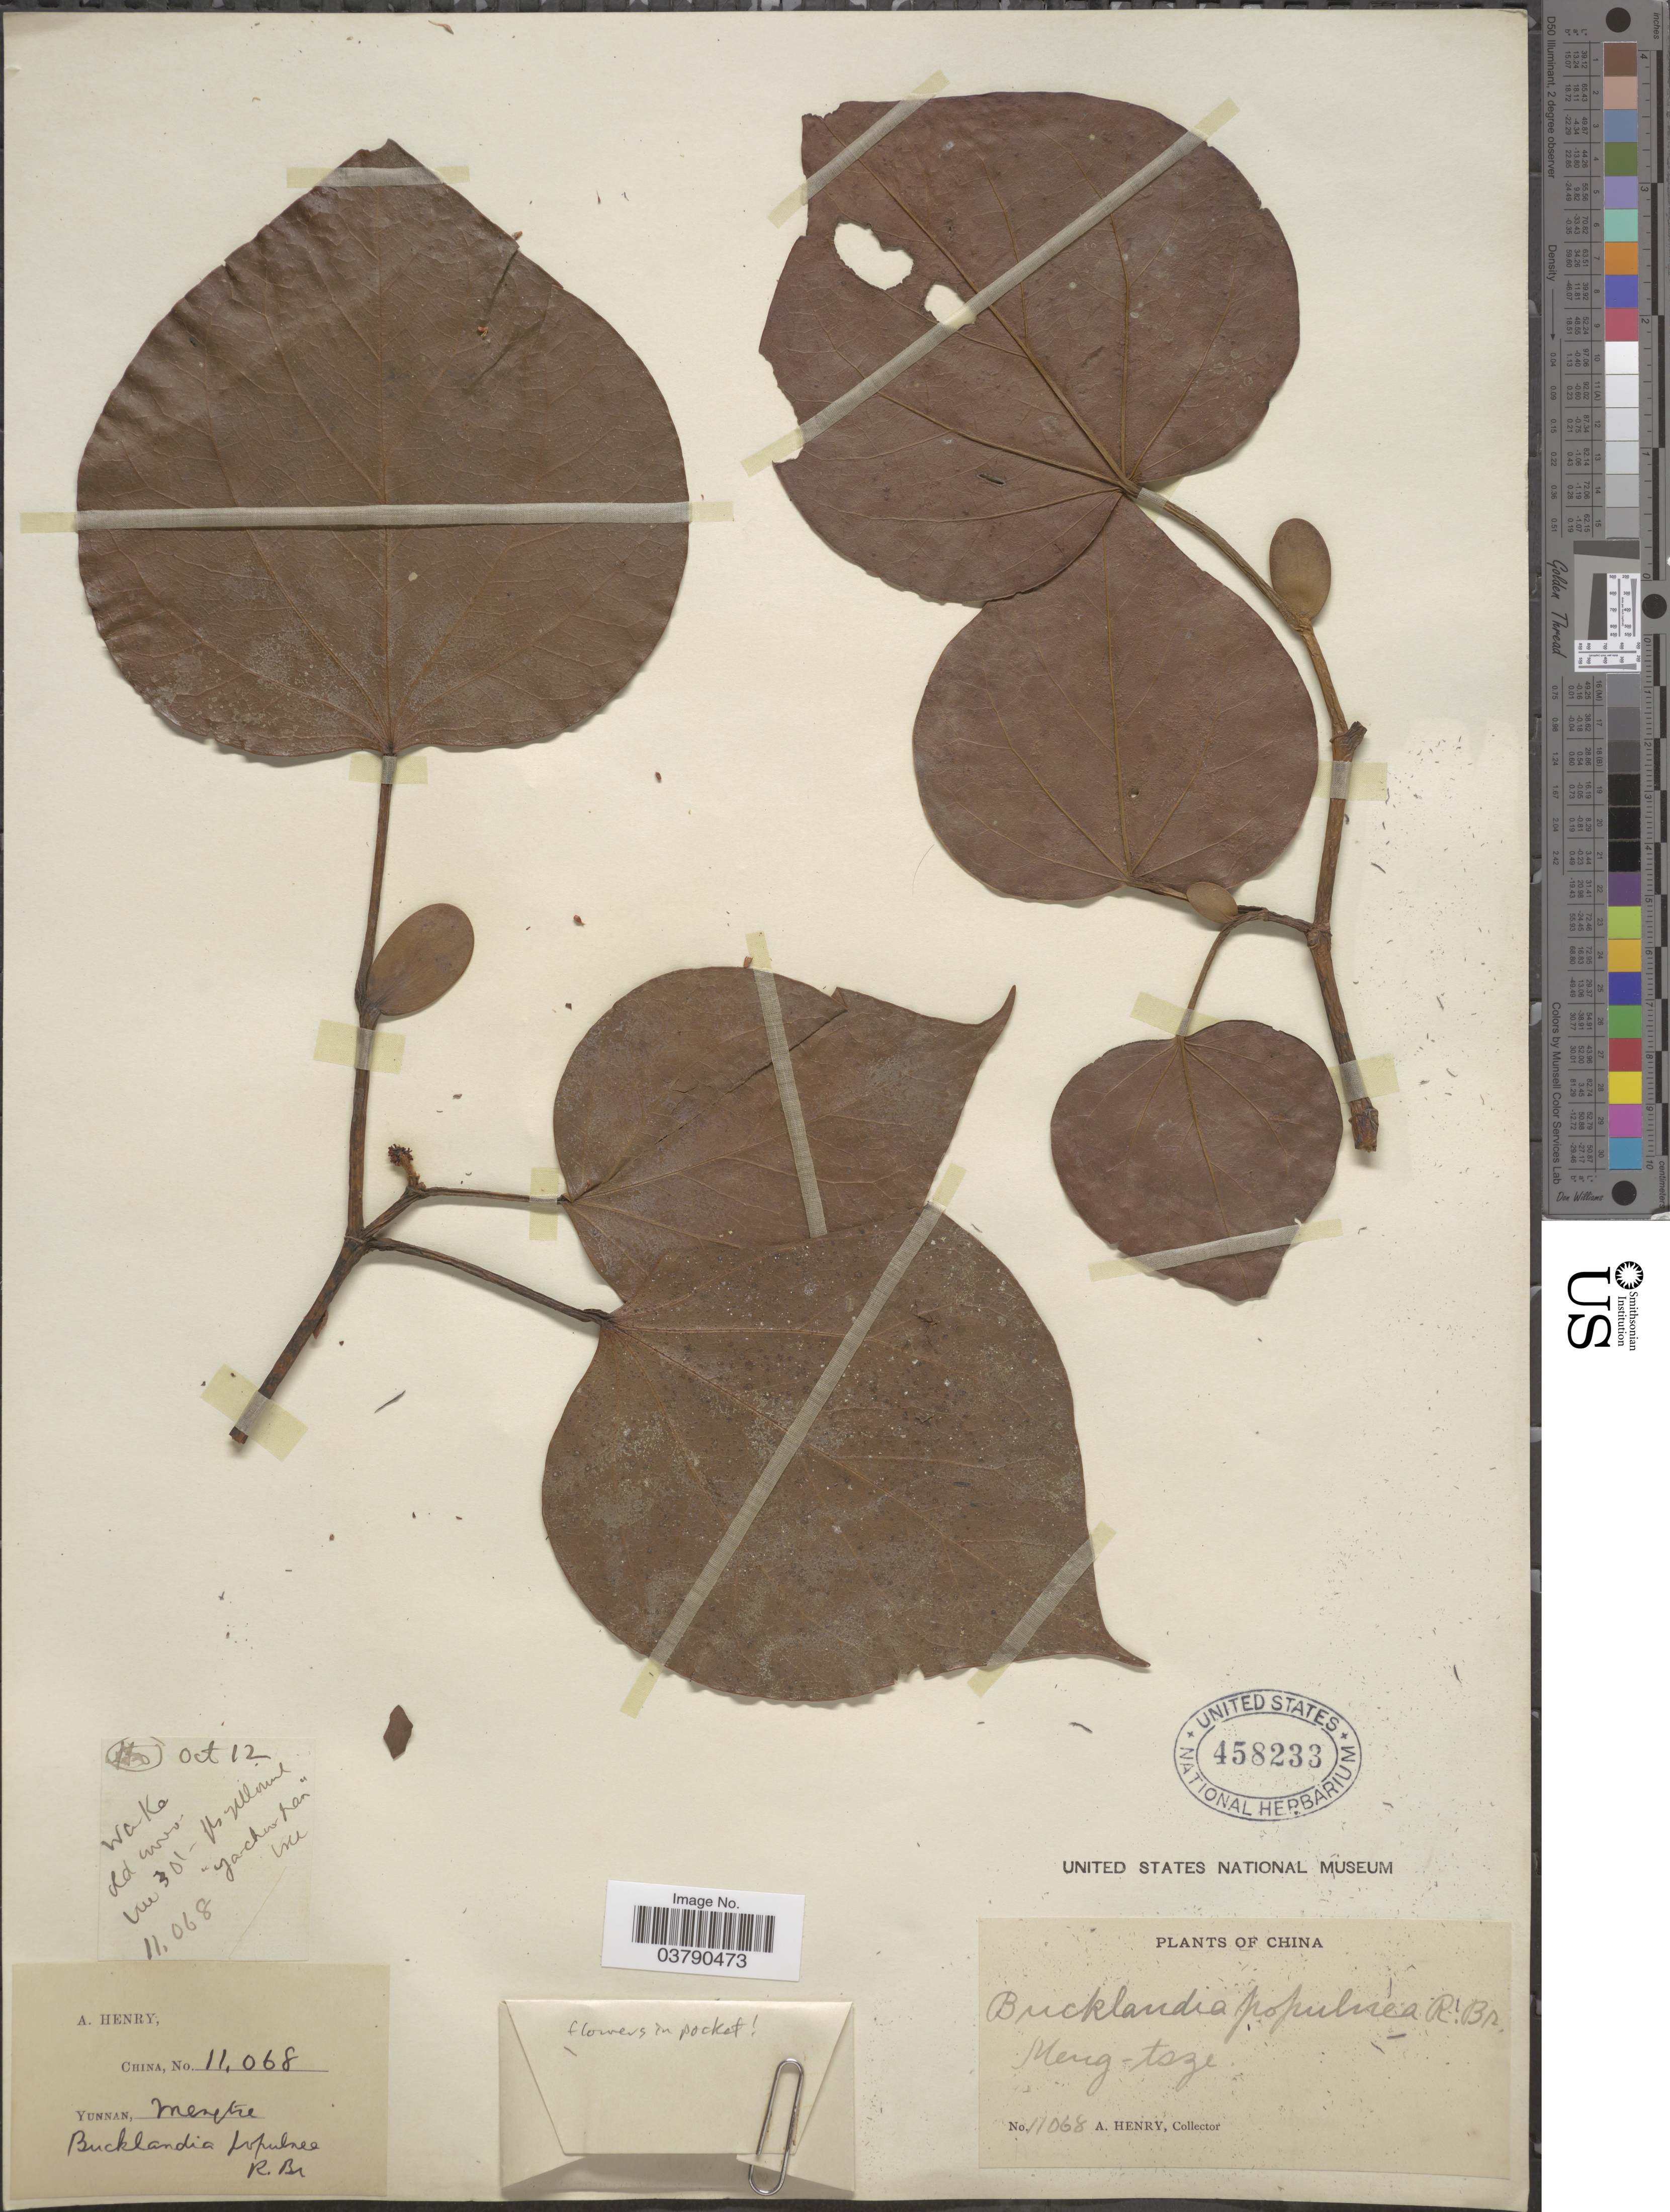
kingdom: Plantae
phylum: Tracheophyta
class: Magnoliopsida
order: Saxifragales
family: Hamamelidaceae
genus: Exbucklandia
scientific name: Exbucklandia populnea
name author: (R. Br. ex Griff.) R.W. Br.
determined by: Strong, Mark T., (BOT), Smithsonian Institution - National Museum of Natural History (UNITED STATES)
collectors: A. Henry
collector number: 11068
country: China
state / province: Yunnan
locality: Meng-tsze. Wa-Ka.*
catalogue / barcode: US 458233